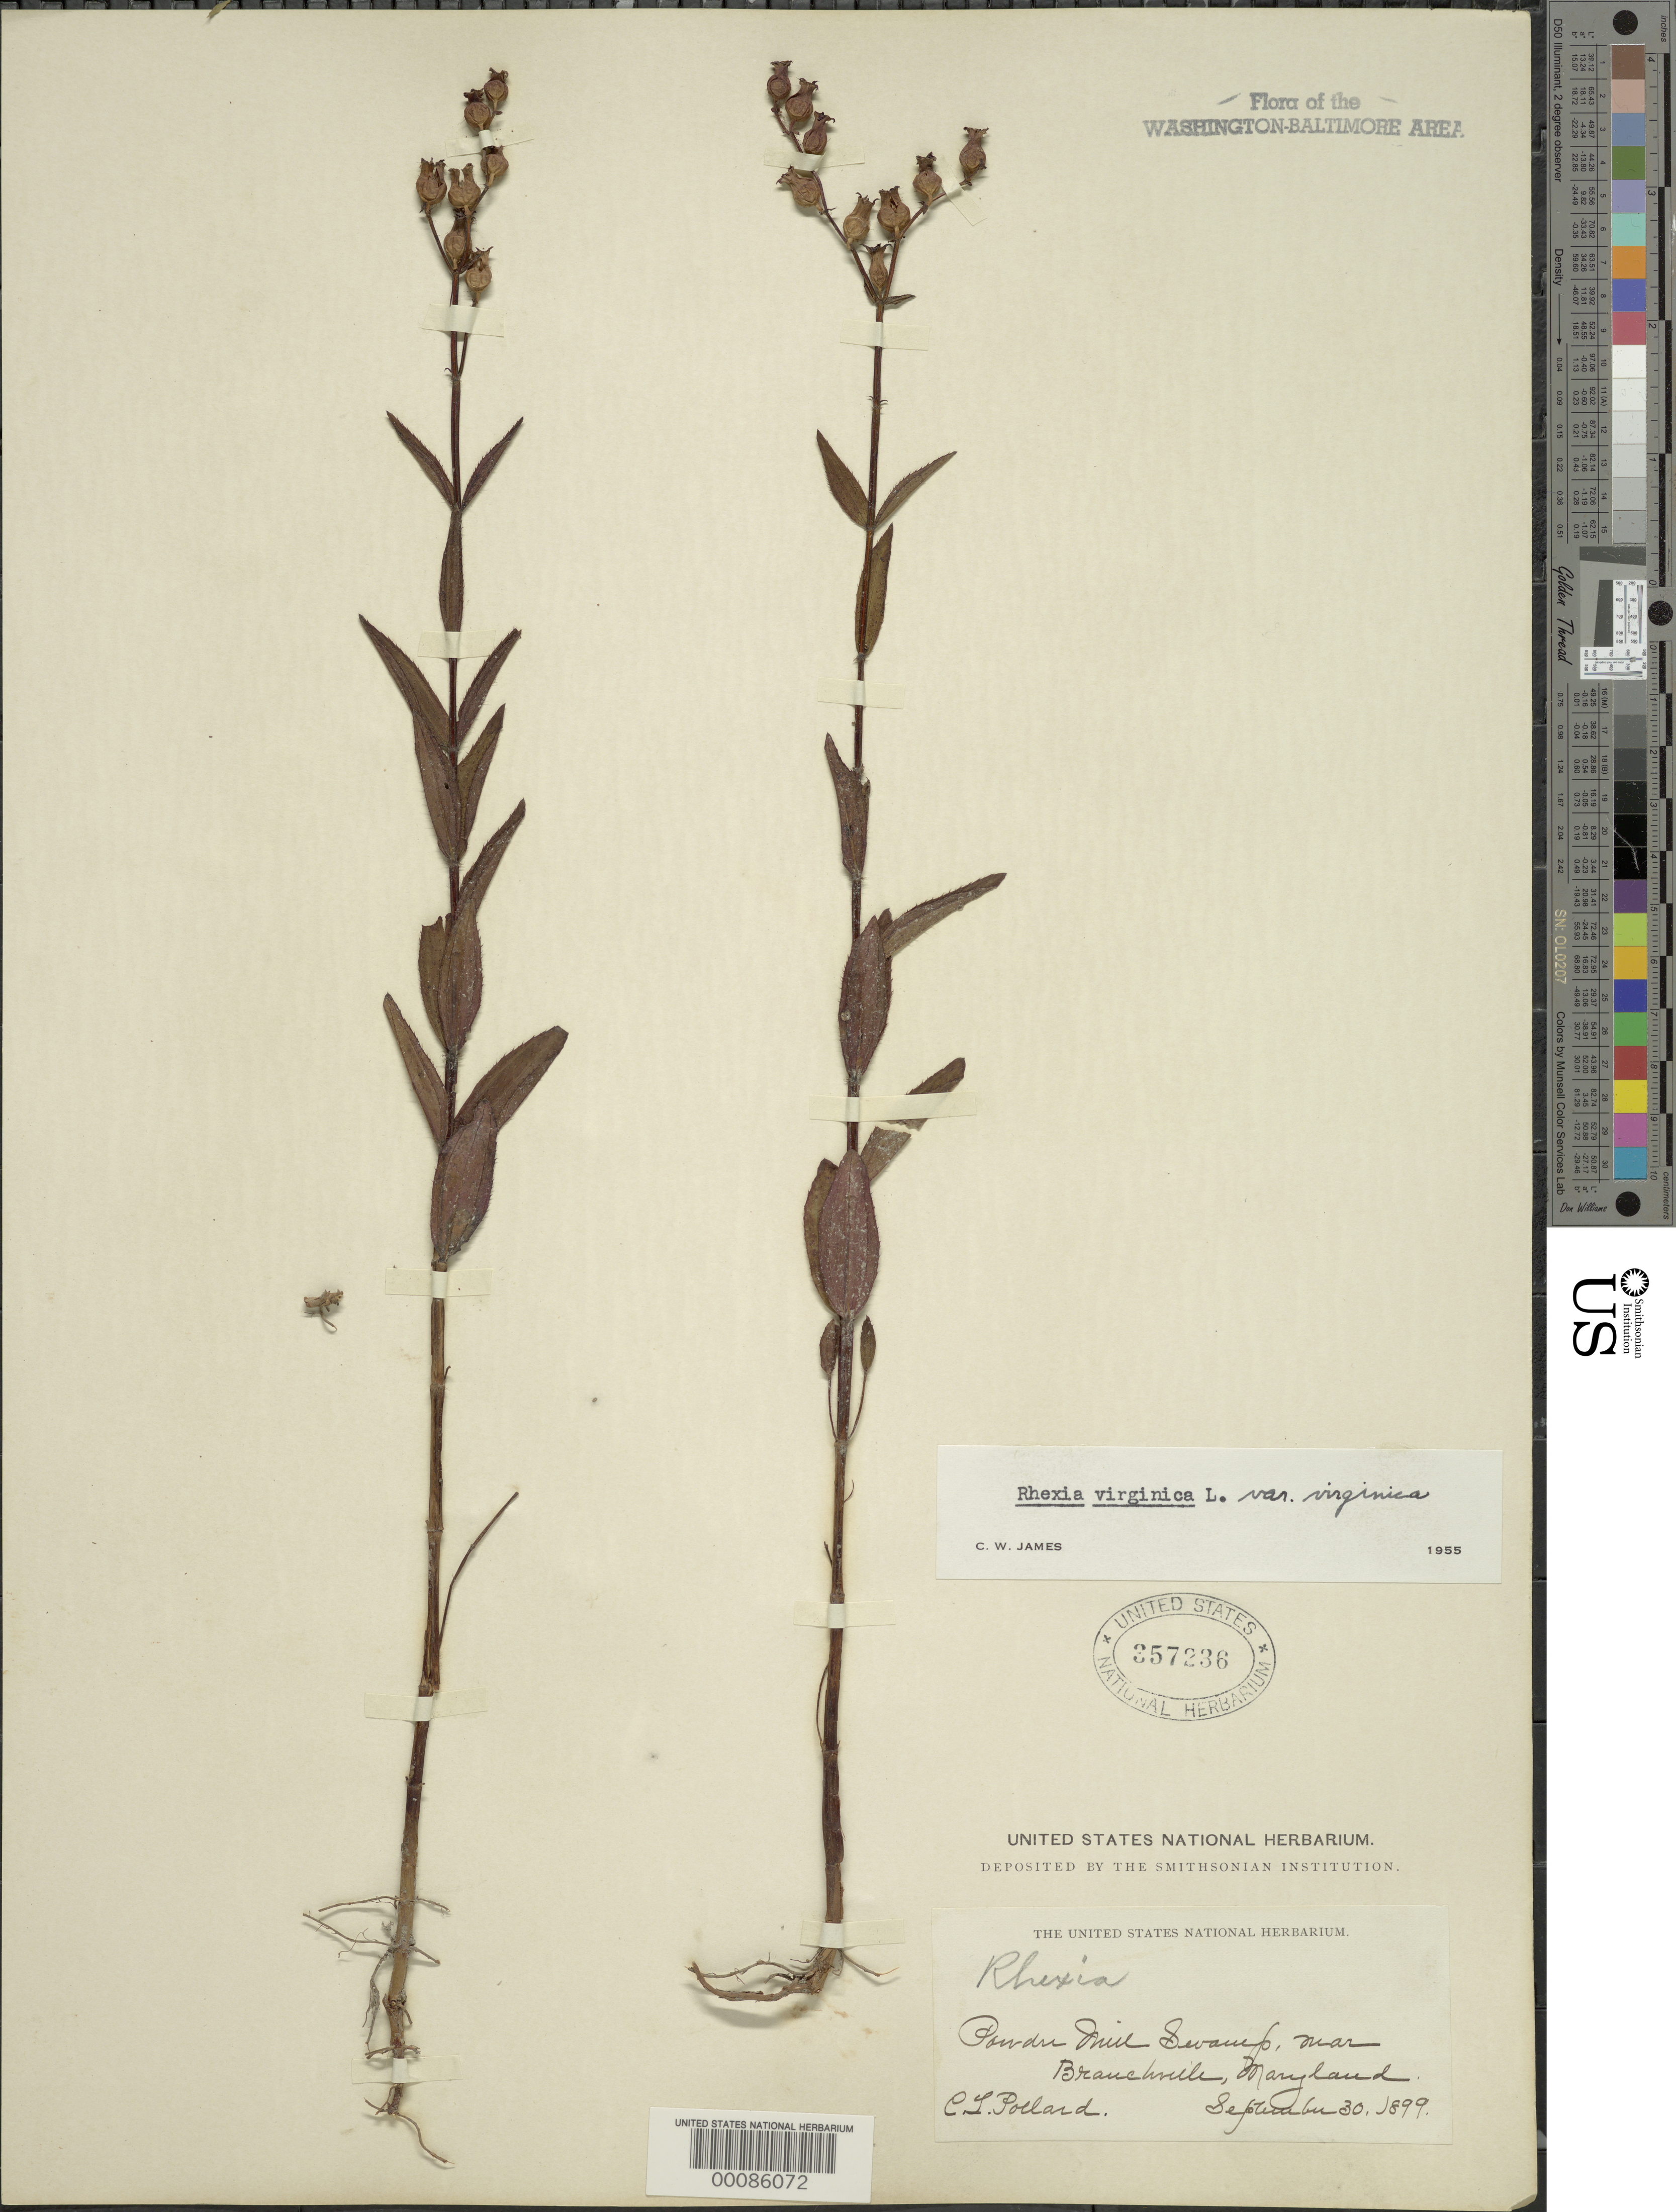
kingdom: Plantae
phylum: Tracheophyta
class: Magnoliopsida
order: Myrtales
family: Melastomataceae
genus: Rhexia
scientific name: Rhexia virginica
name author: L.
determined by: James, C. W.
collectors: C. L. Pollard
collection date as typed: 30 Sep 1899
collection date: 1899-09-30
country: United States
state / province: Maryland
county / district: Prince George's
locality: Branchville, Powder Mill swamp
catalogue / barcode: US 357236